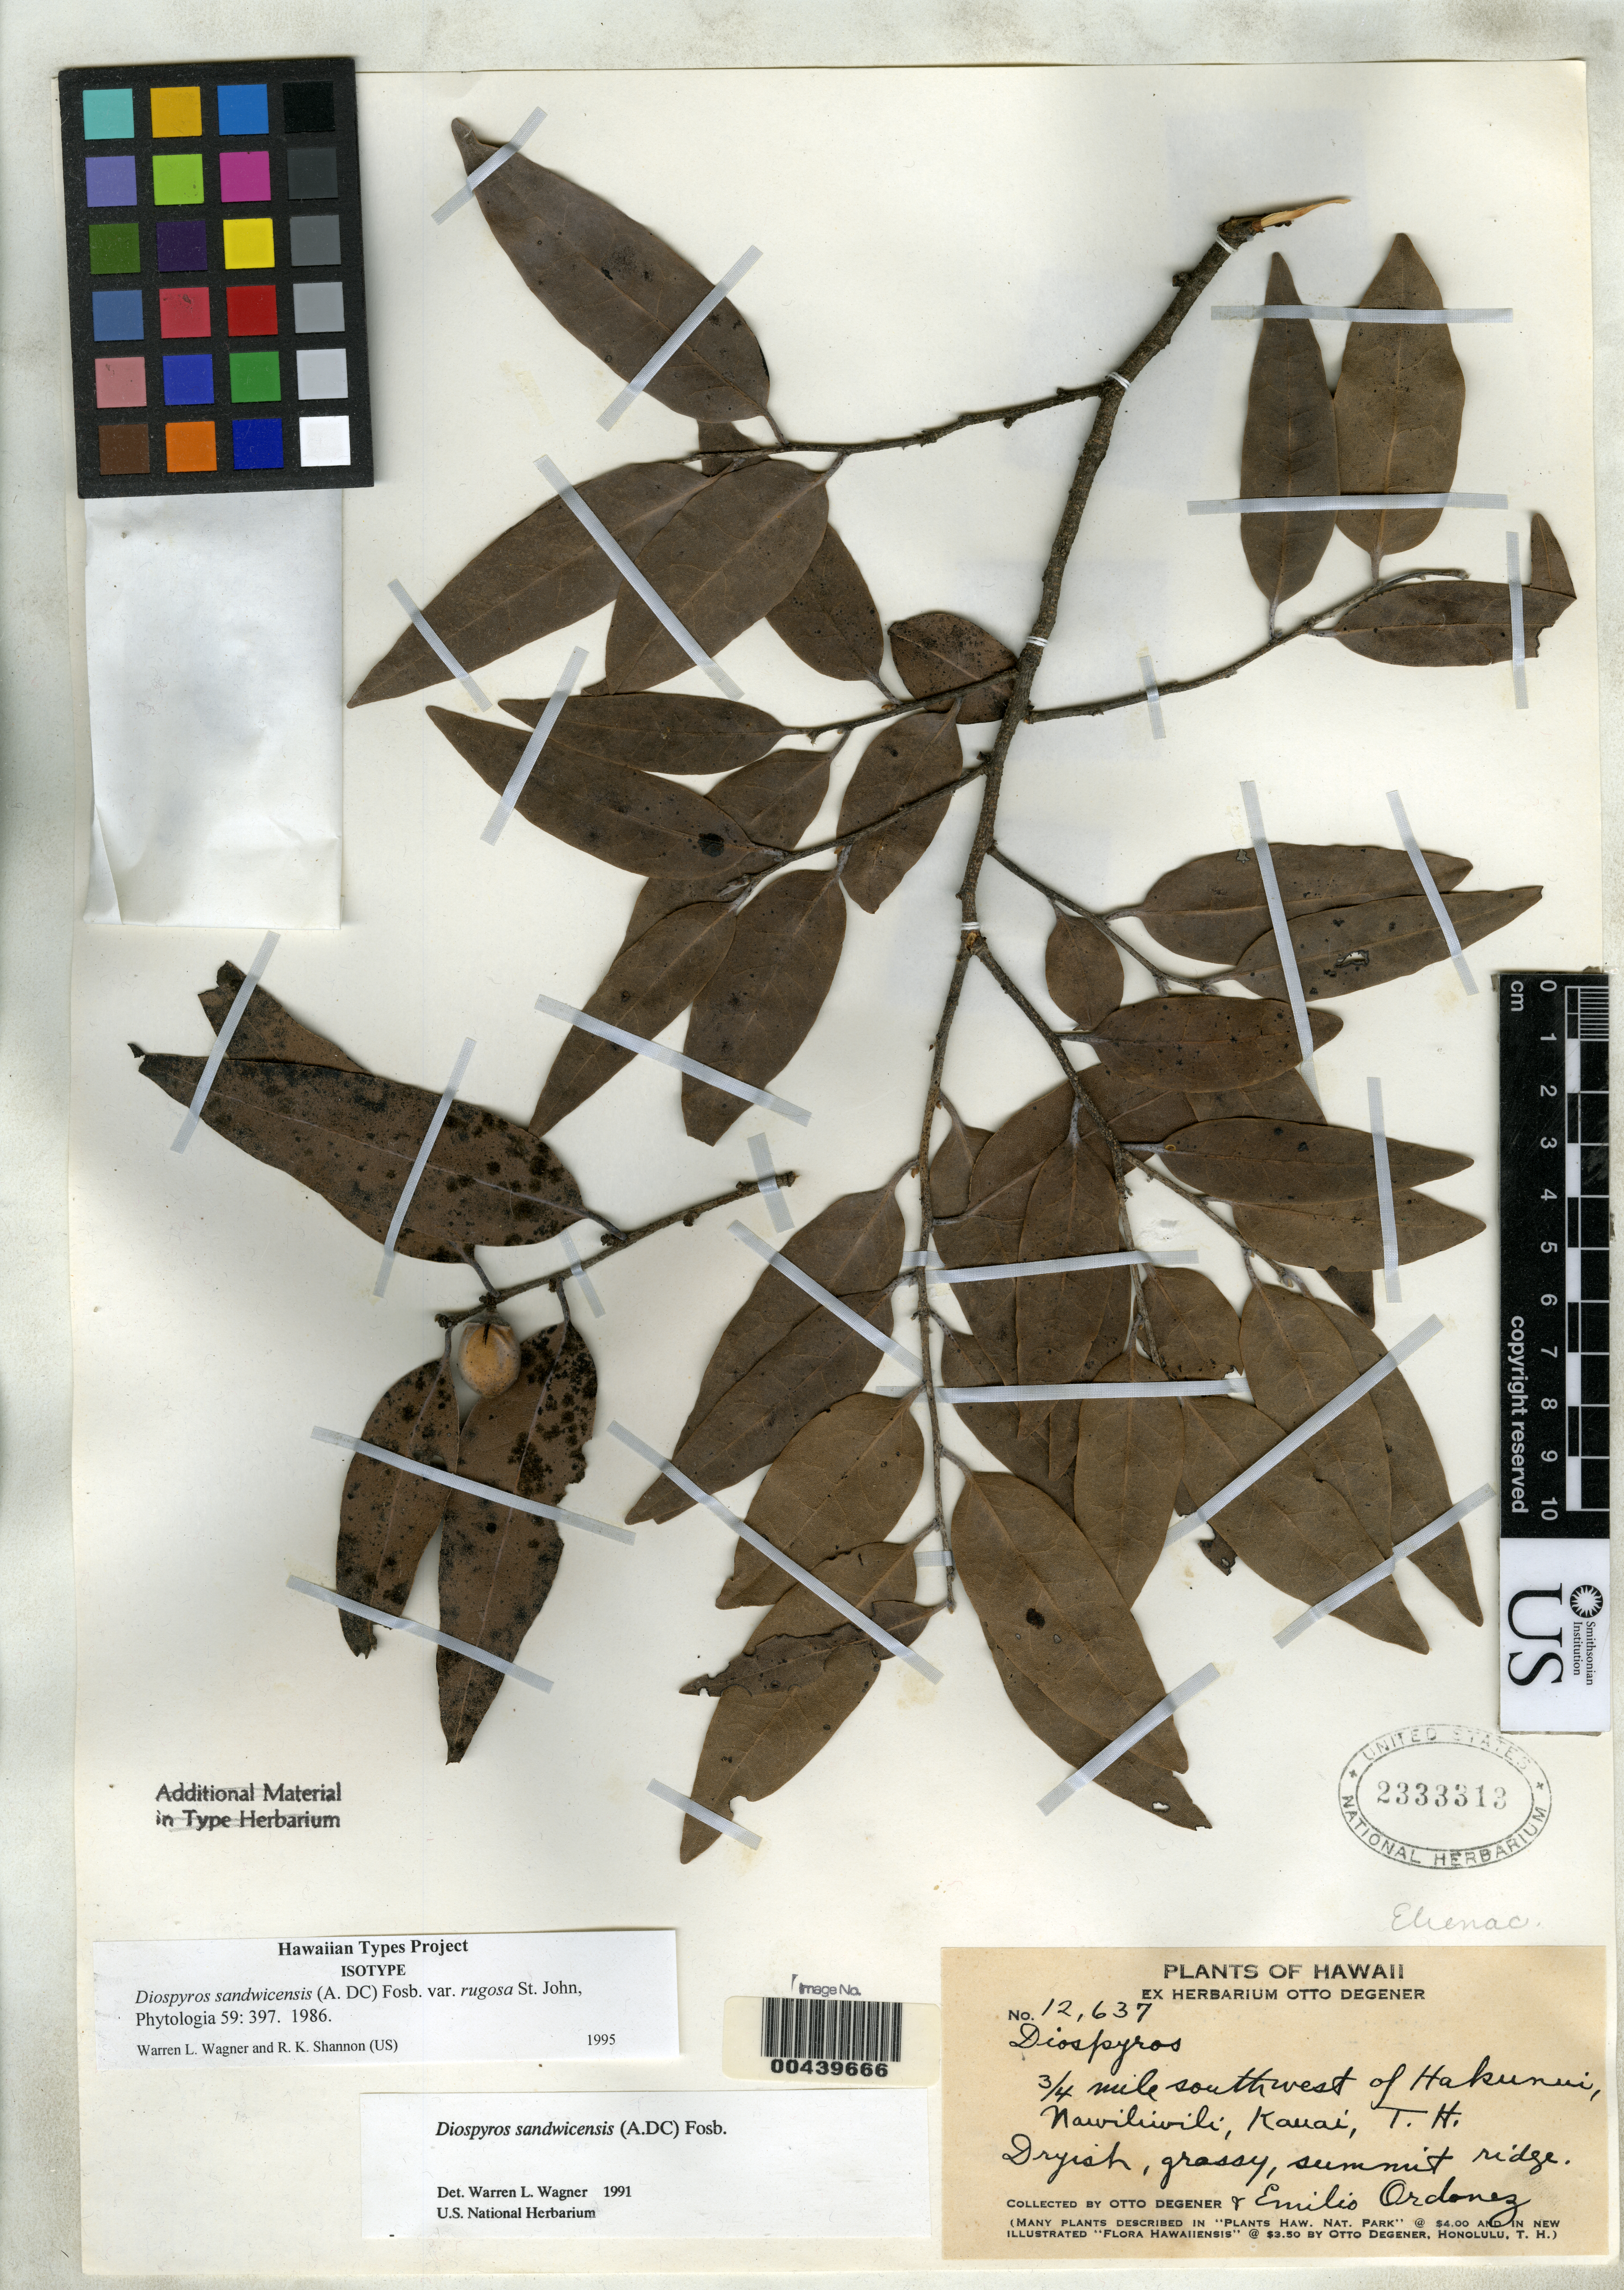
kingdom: Plantae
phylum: Tracheophyta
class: Magnoliopsida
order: Ericales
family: Ebenaceae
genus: Diospyros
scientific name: Diospyros sandwicensis var. rugosa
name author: H. St. John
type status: Isotype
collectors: O. Degener & E. Ordonez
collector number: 12637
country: United States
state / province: Hawaii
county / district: Kauai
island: Kaua'i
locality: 0.75 mi SW of Hakunui, Nawiliwili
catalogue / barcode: US 2333313